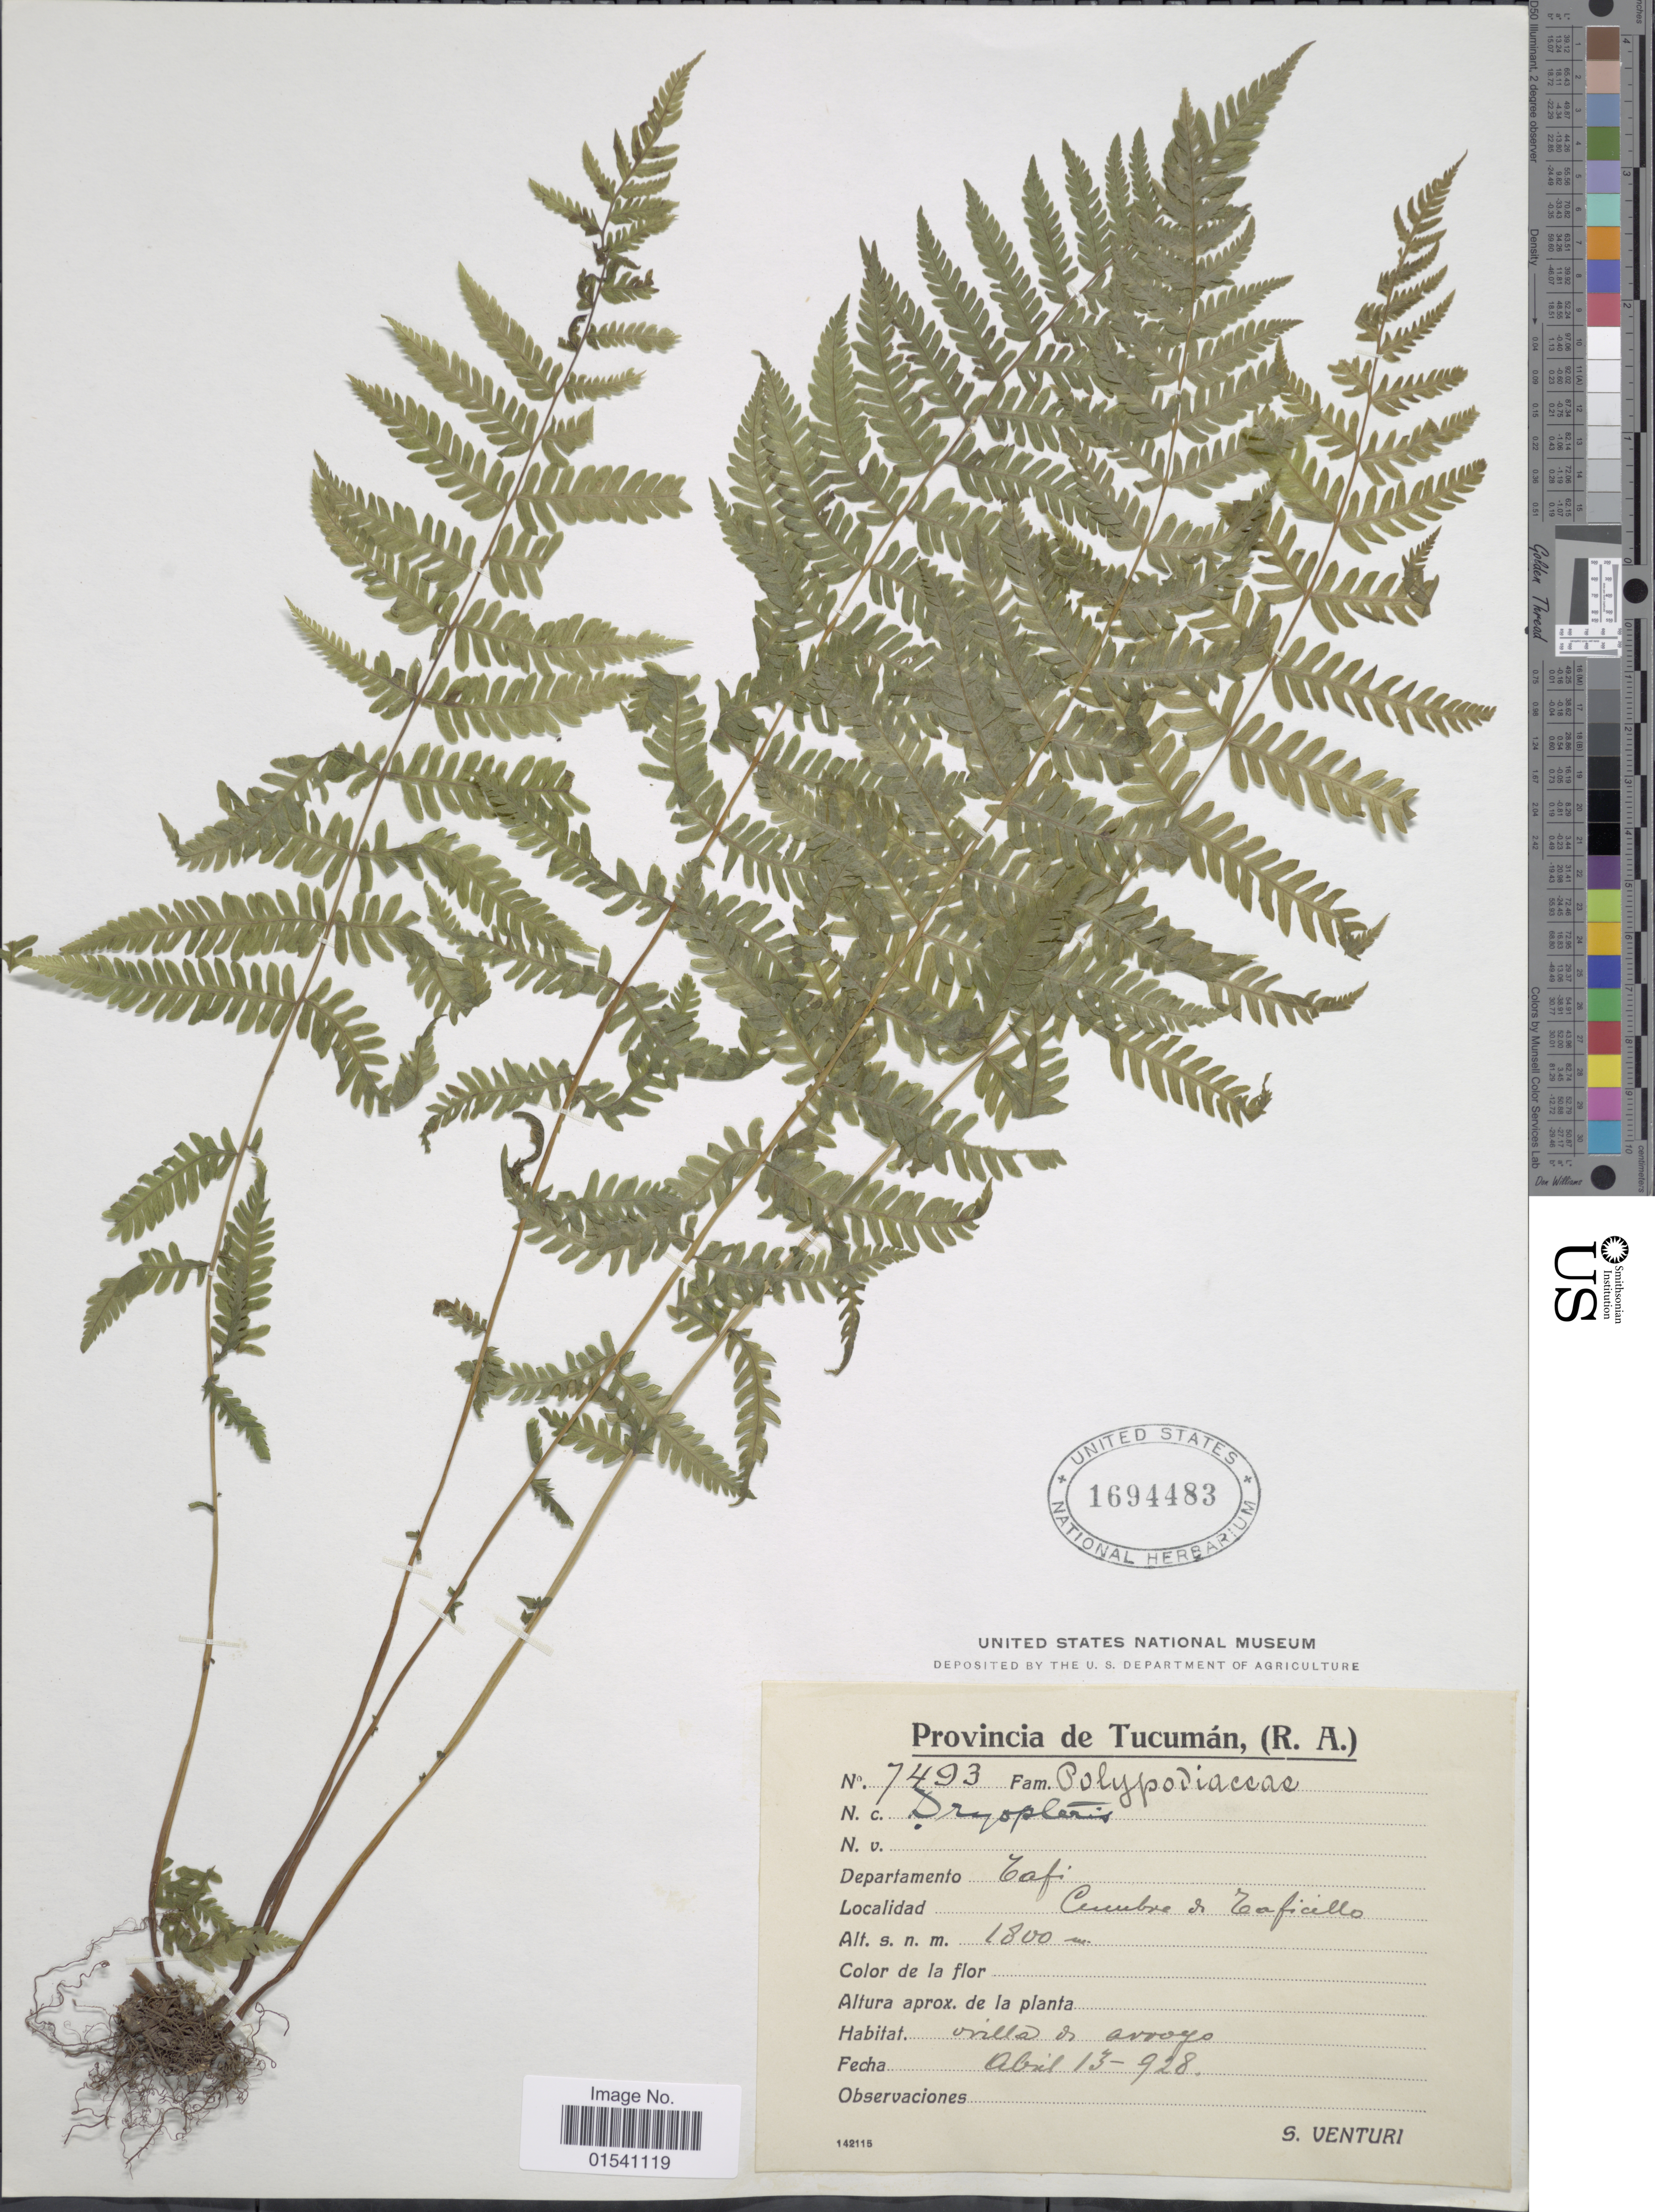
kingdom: Plantae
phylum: Tracheophyta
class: Polypodiopsida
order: Polypodiales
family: Thelypteridaceae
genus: Amauropelta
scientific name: Amauropelta sp.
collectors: S. Venturi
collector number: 7493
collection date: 1928-04-13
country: Argentina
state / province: Tucumán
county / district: Tafí Viejo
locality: Cumbre de Taficillo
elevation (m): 1800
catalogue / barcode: US 1694483